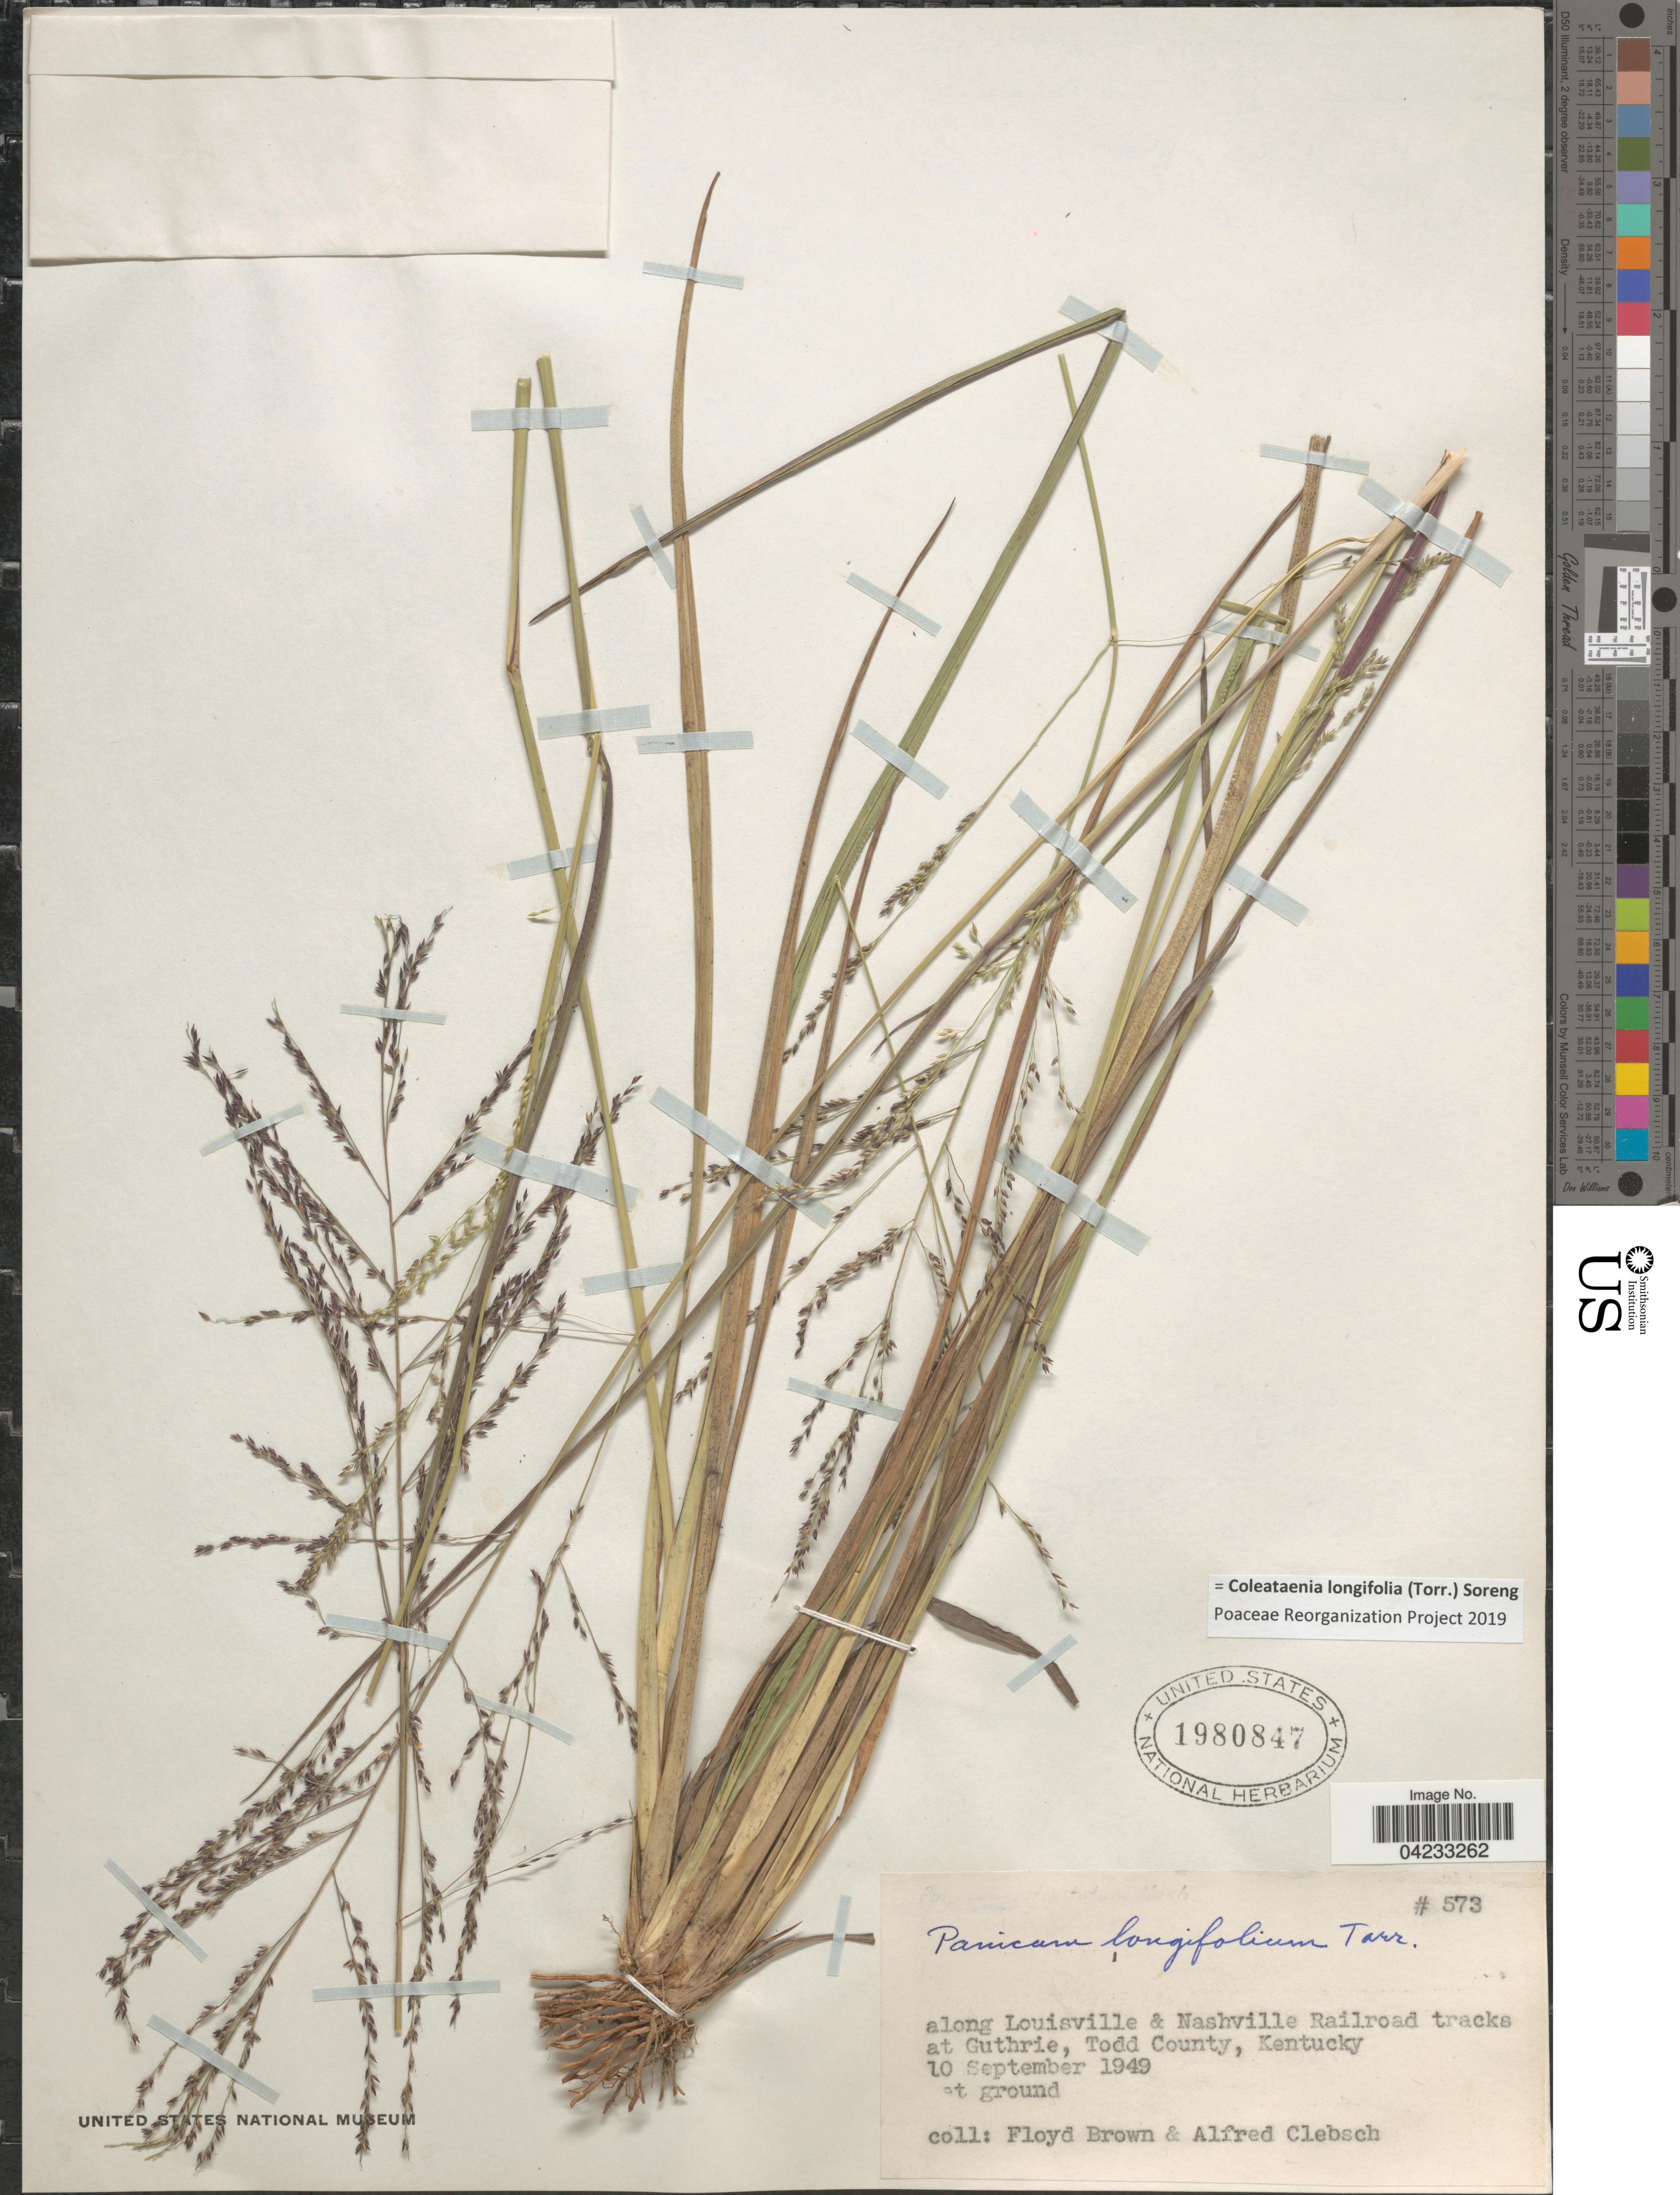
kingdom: Plantae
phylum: Tracheophyta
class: Liliopsida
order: Poales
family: Poaceae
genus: Coleataenia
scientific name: Coleataenia longifolia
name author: (Torr.) Soreng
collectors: F. Brown & A. Clebsch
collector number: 573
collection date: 1949-09-10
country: United States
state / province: Kentucky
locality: Along Louisville & Nashville Railroad tracks at Guthrie, Todd County.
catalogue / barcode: US 1980847